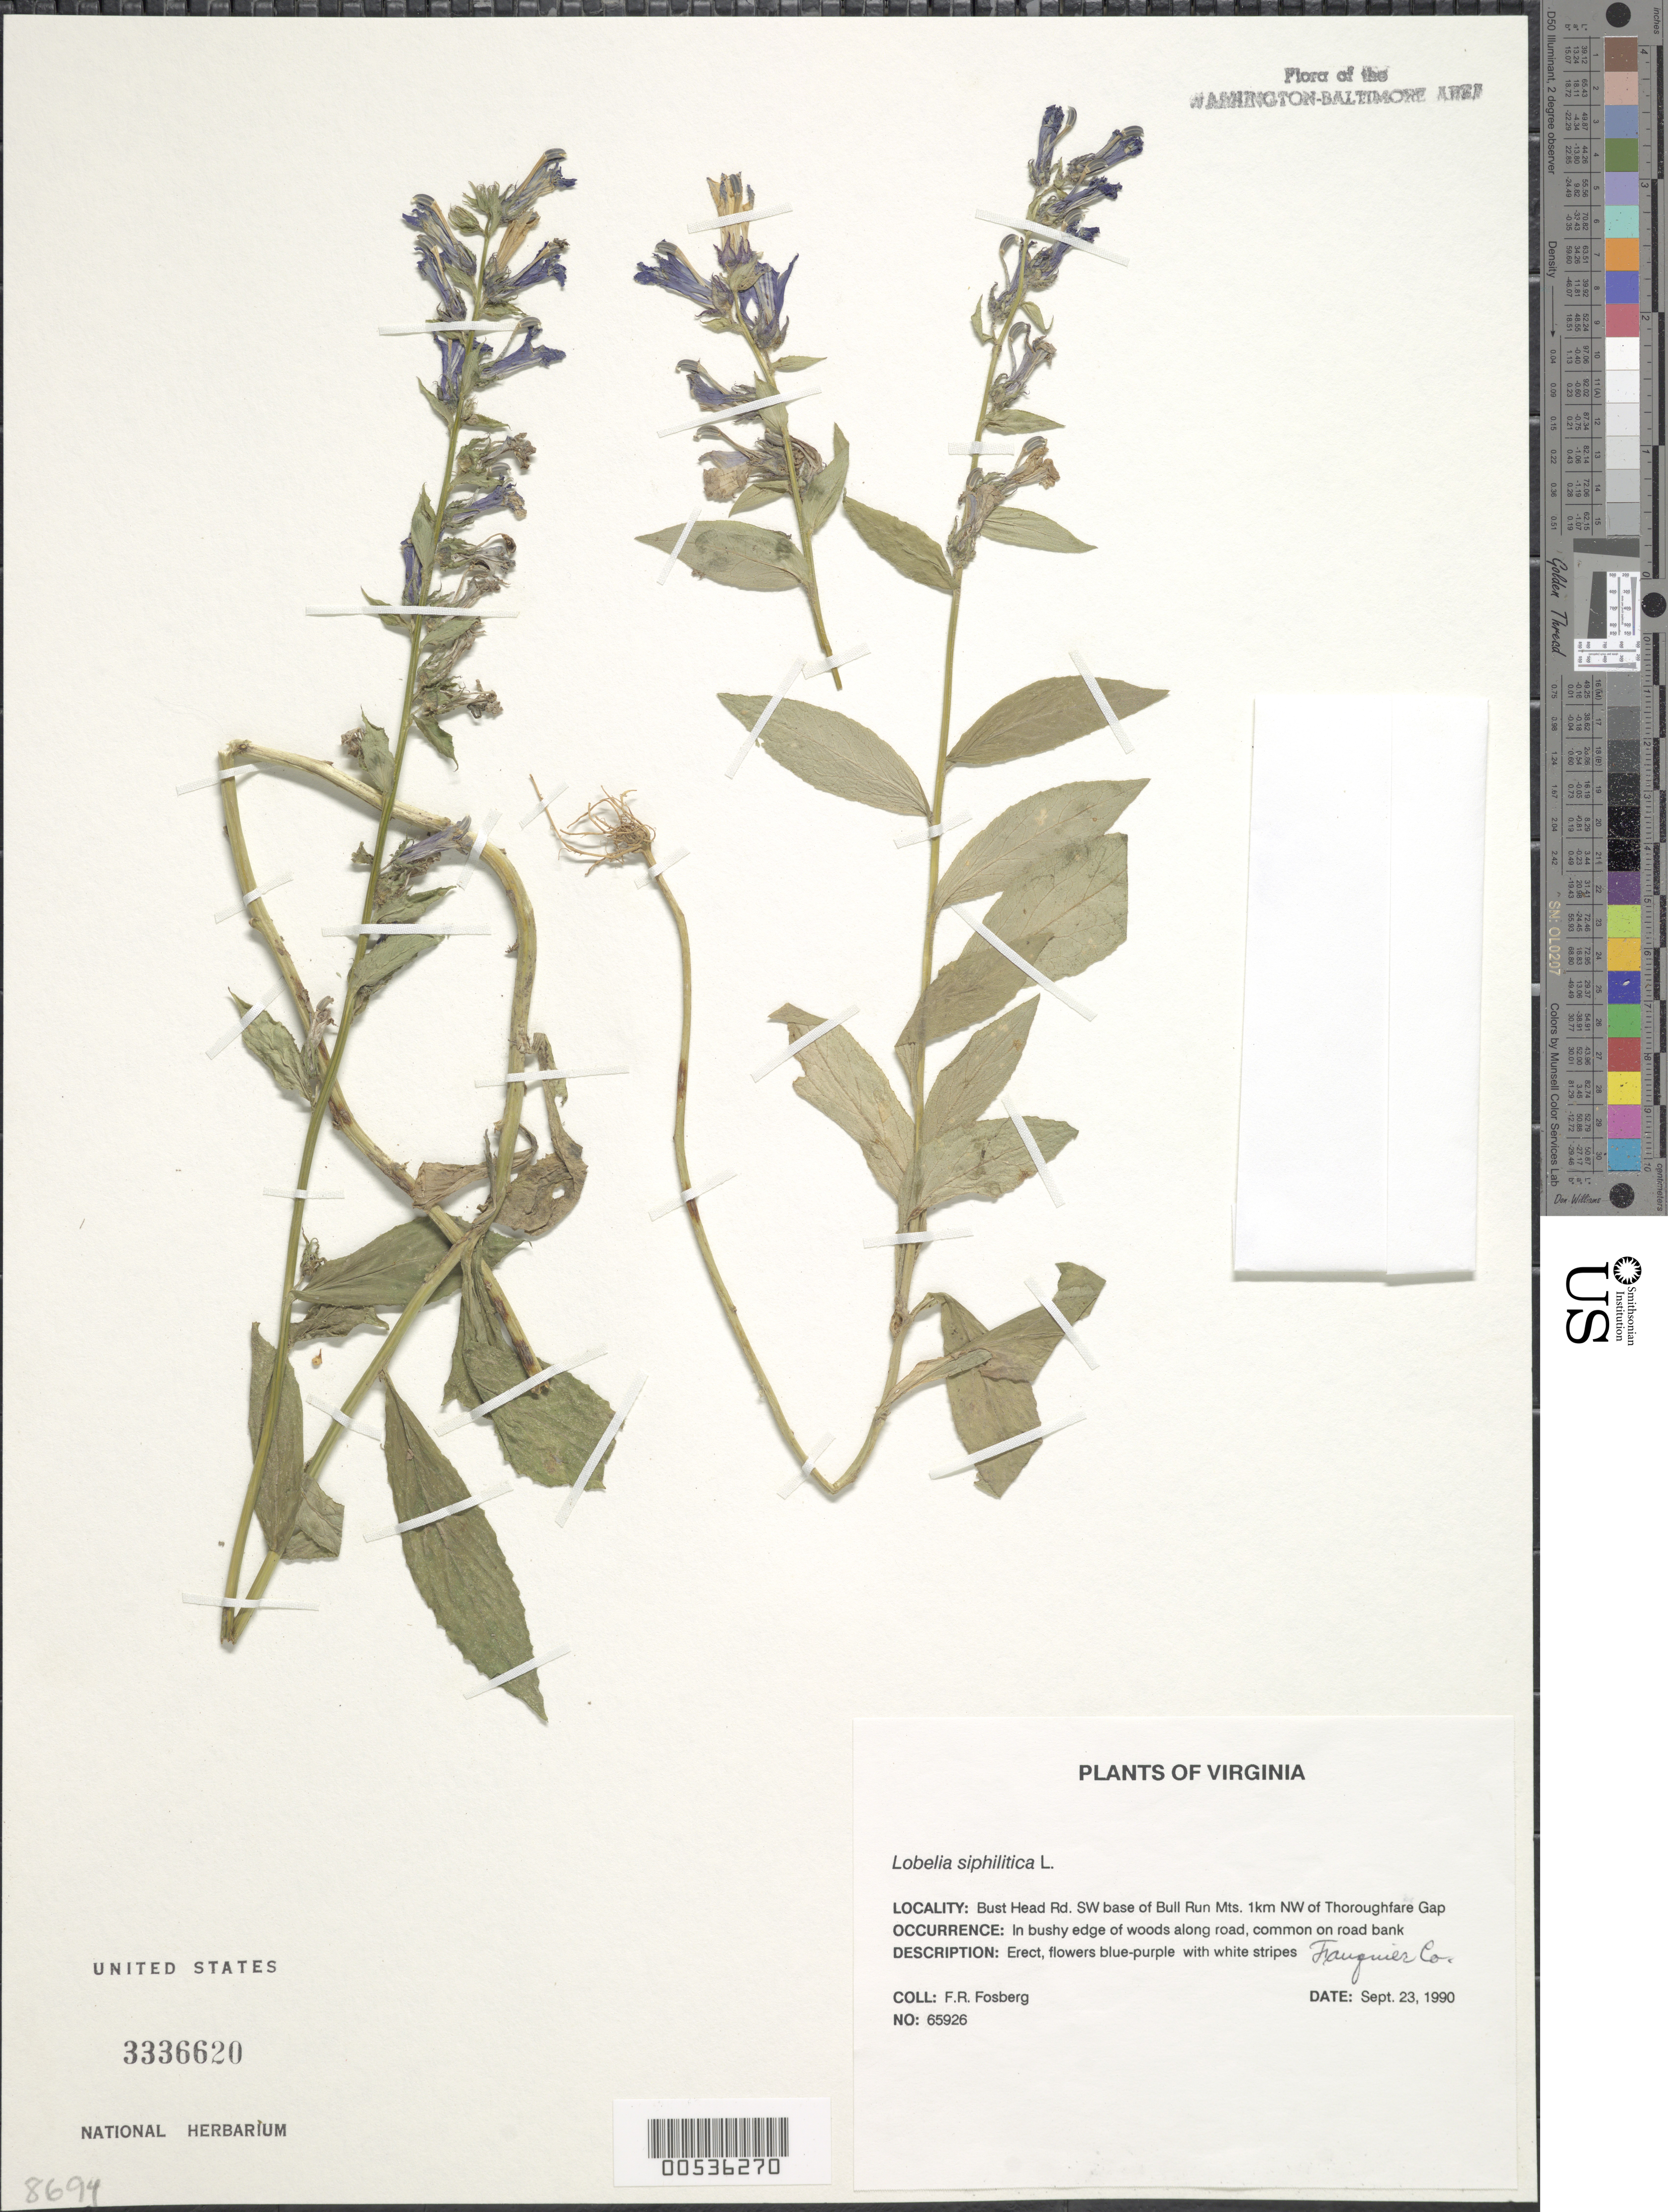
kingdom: Plantae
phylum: Tracheophyta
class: Magnoliopsida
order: Asterales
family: Campanulaceae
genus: Lobelia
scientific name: Lobelia siphilitica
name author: L.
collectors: F. R. Fosberg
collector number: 65926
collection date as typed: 23 Sep 1990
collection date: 1990-09-23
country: United States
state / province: Virginia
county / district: Fauquier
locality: Bust head Road., SW base of Bull Run Mts., NW of Thorofare Gap Bull Run Mts.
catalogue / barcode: US 3336620